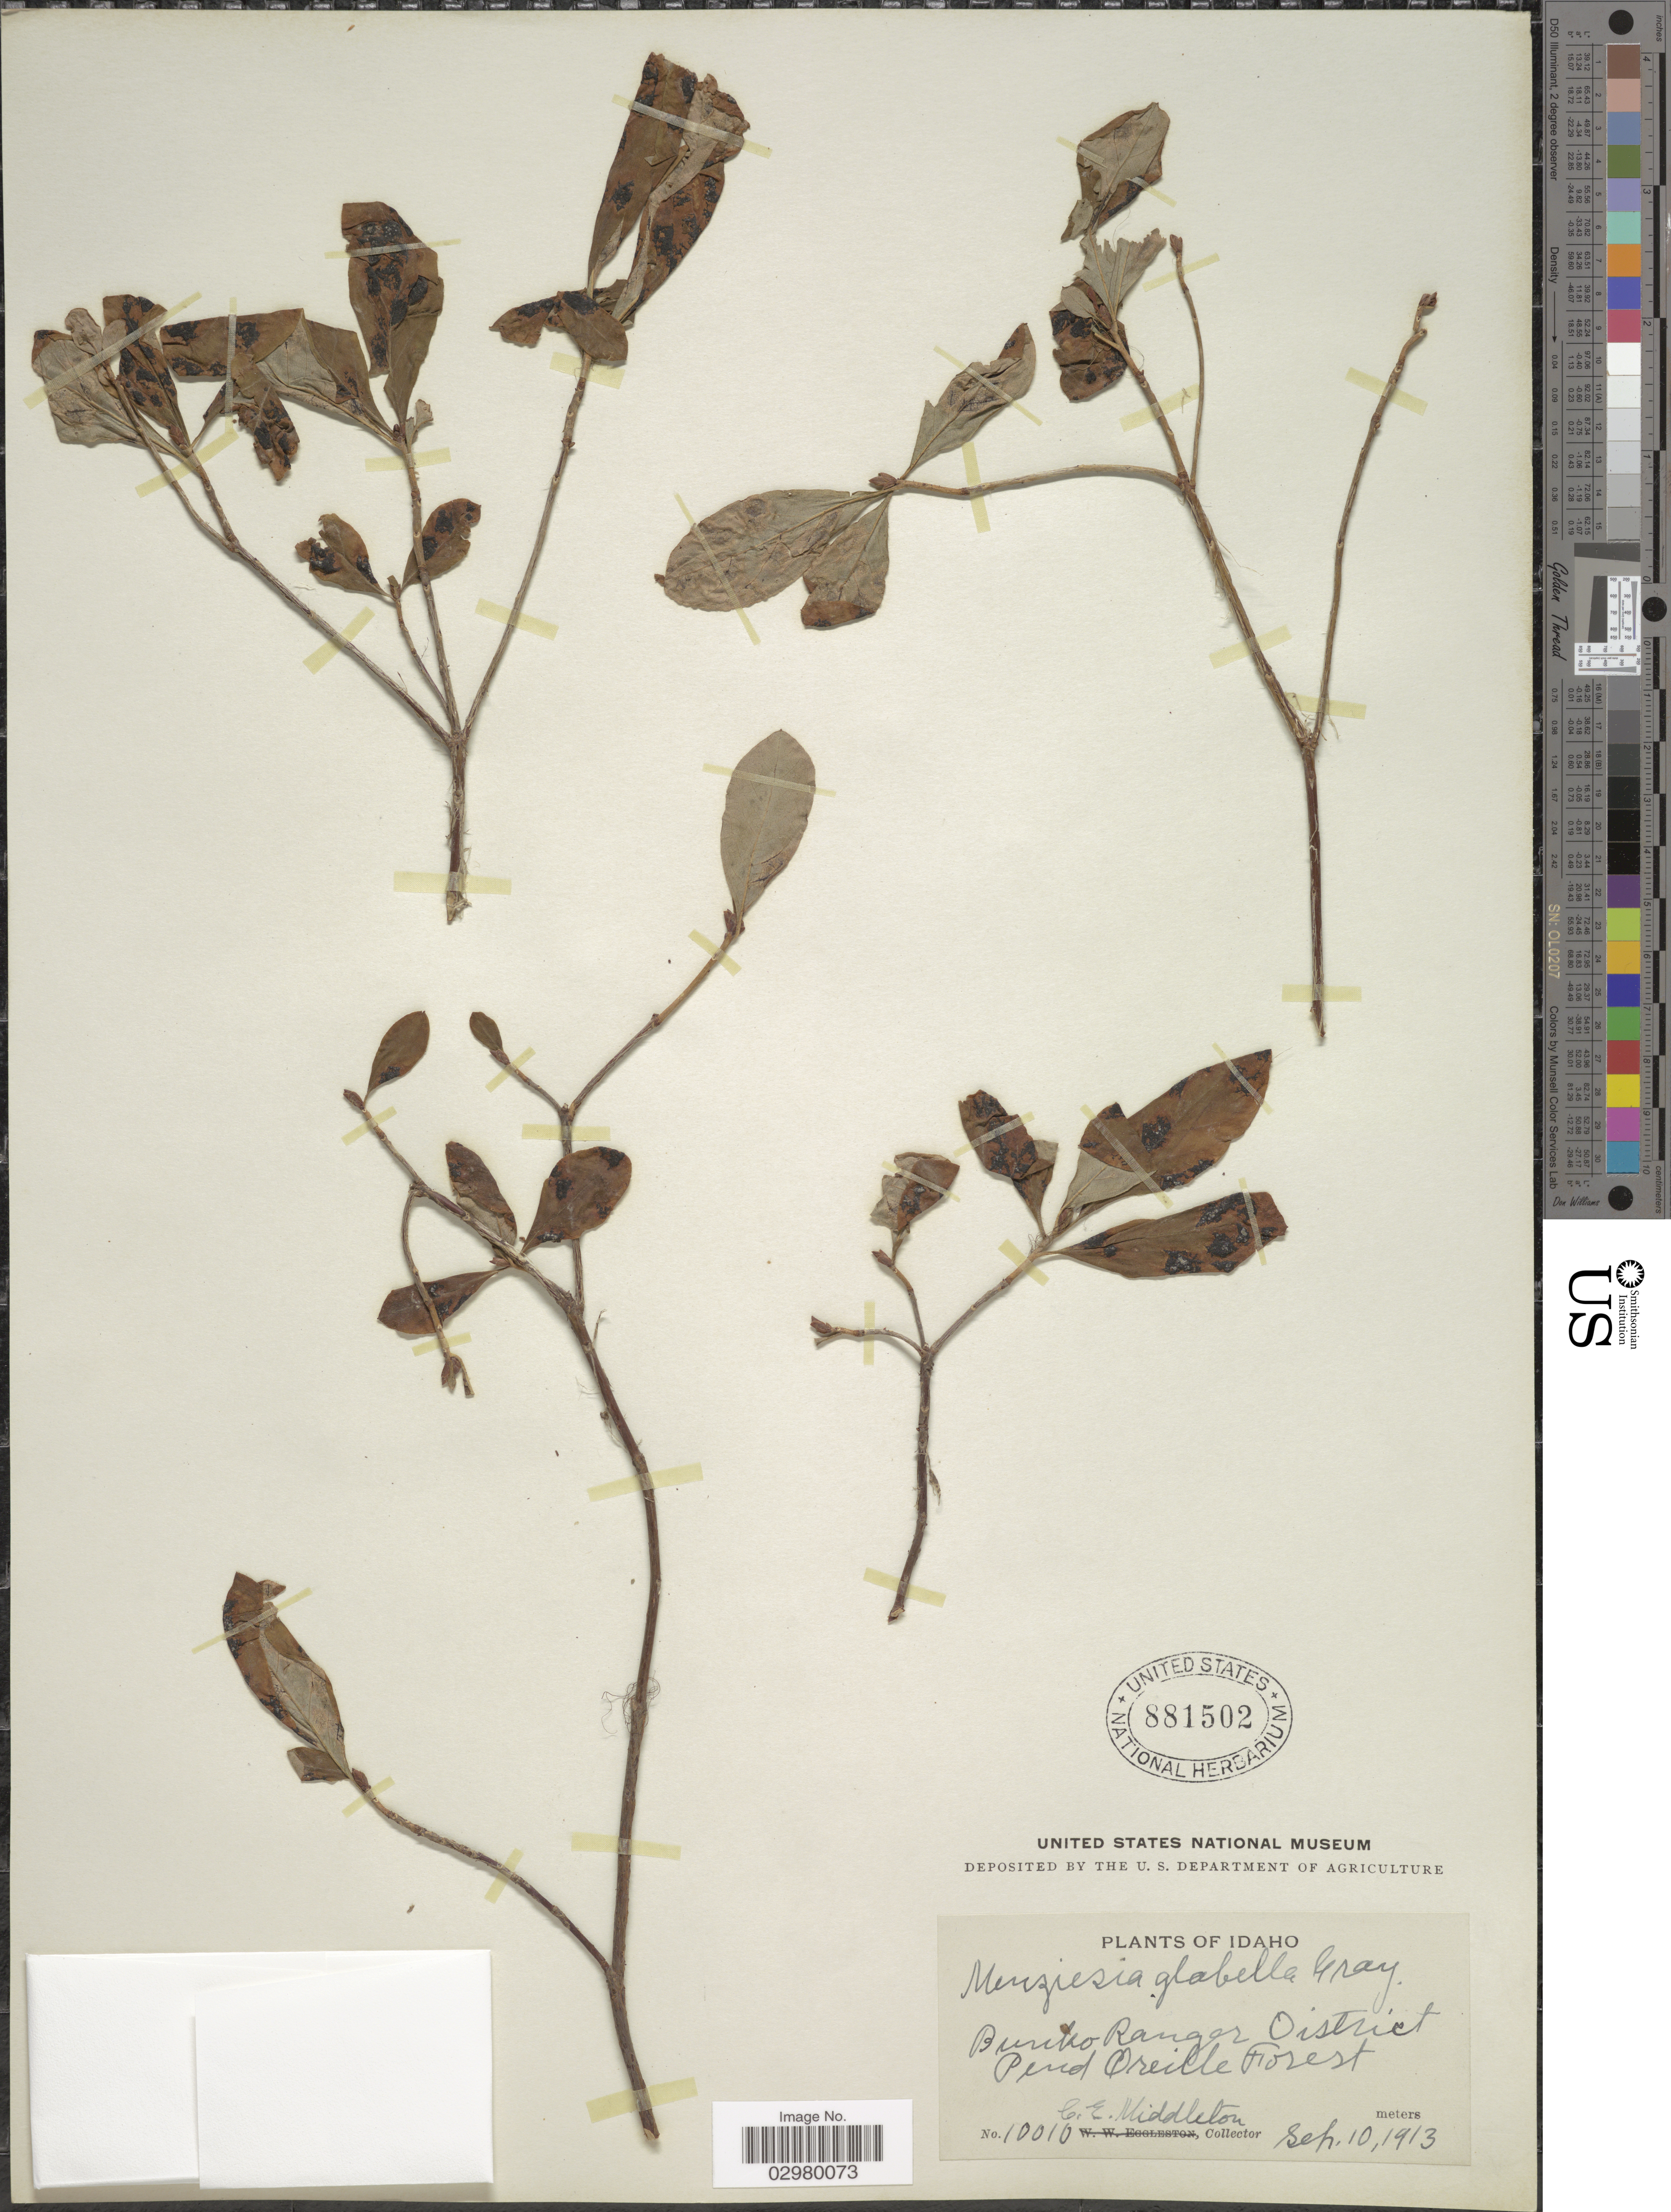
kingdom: Plantae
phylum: Tracheophyta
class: Magnoliopsida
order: Ericales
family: Ericaceae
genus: Menziesia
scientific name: Menziesia ferruginea subsp. glabella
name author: (A. Gray) Calder & Roy L. Taylor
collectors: C. Middleton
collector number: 10010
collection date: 1913-09-10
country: United States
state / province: Idaho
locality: Bunko Ranger District Pend Oreille Forest.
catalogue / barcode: US 881502